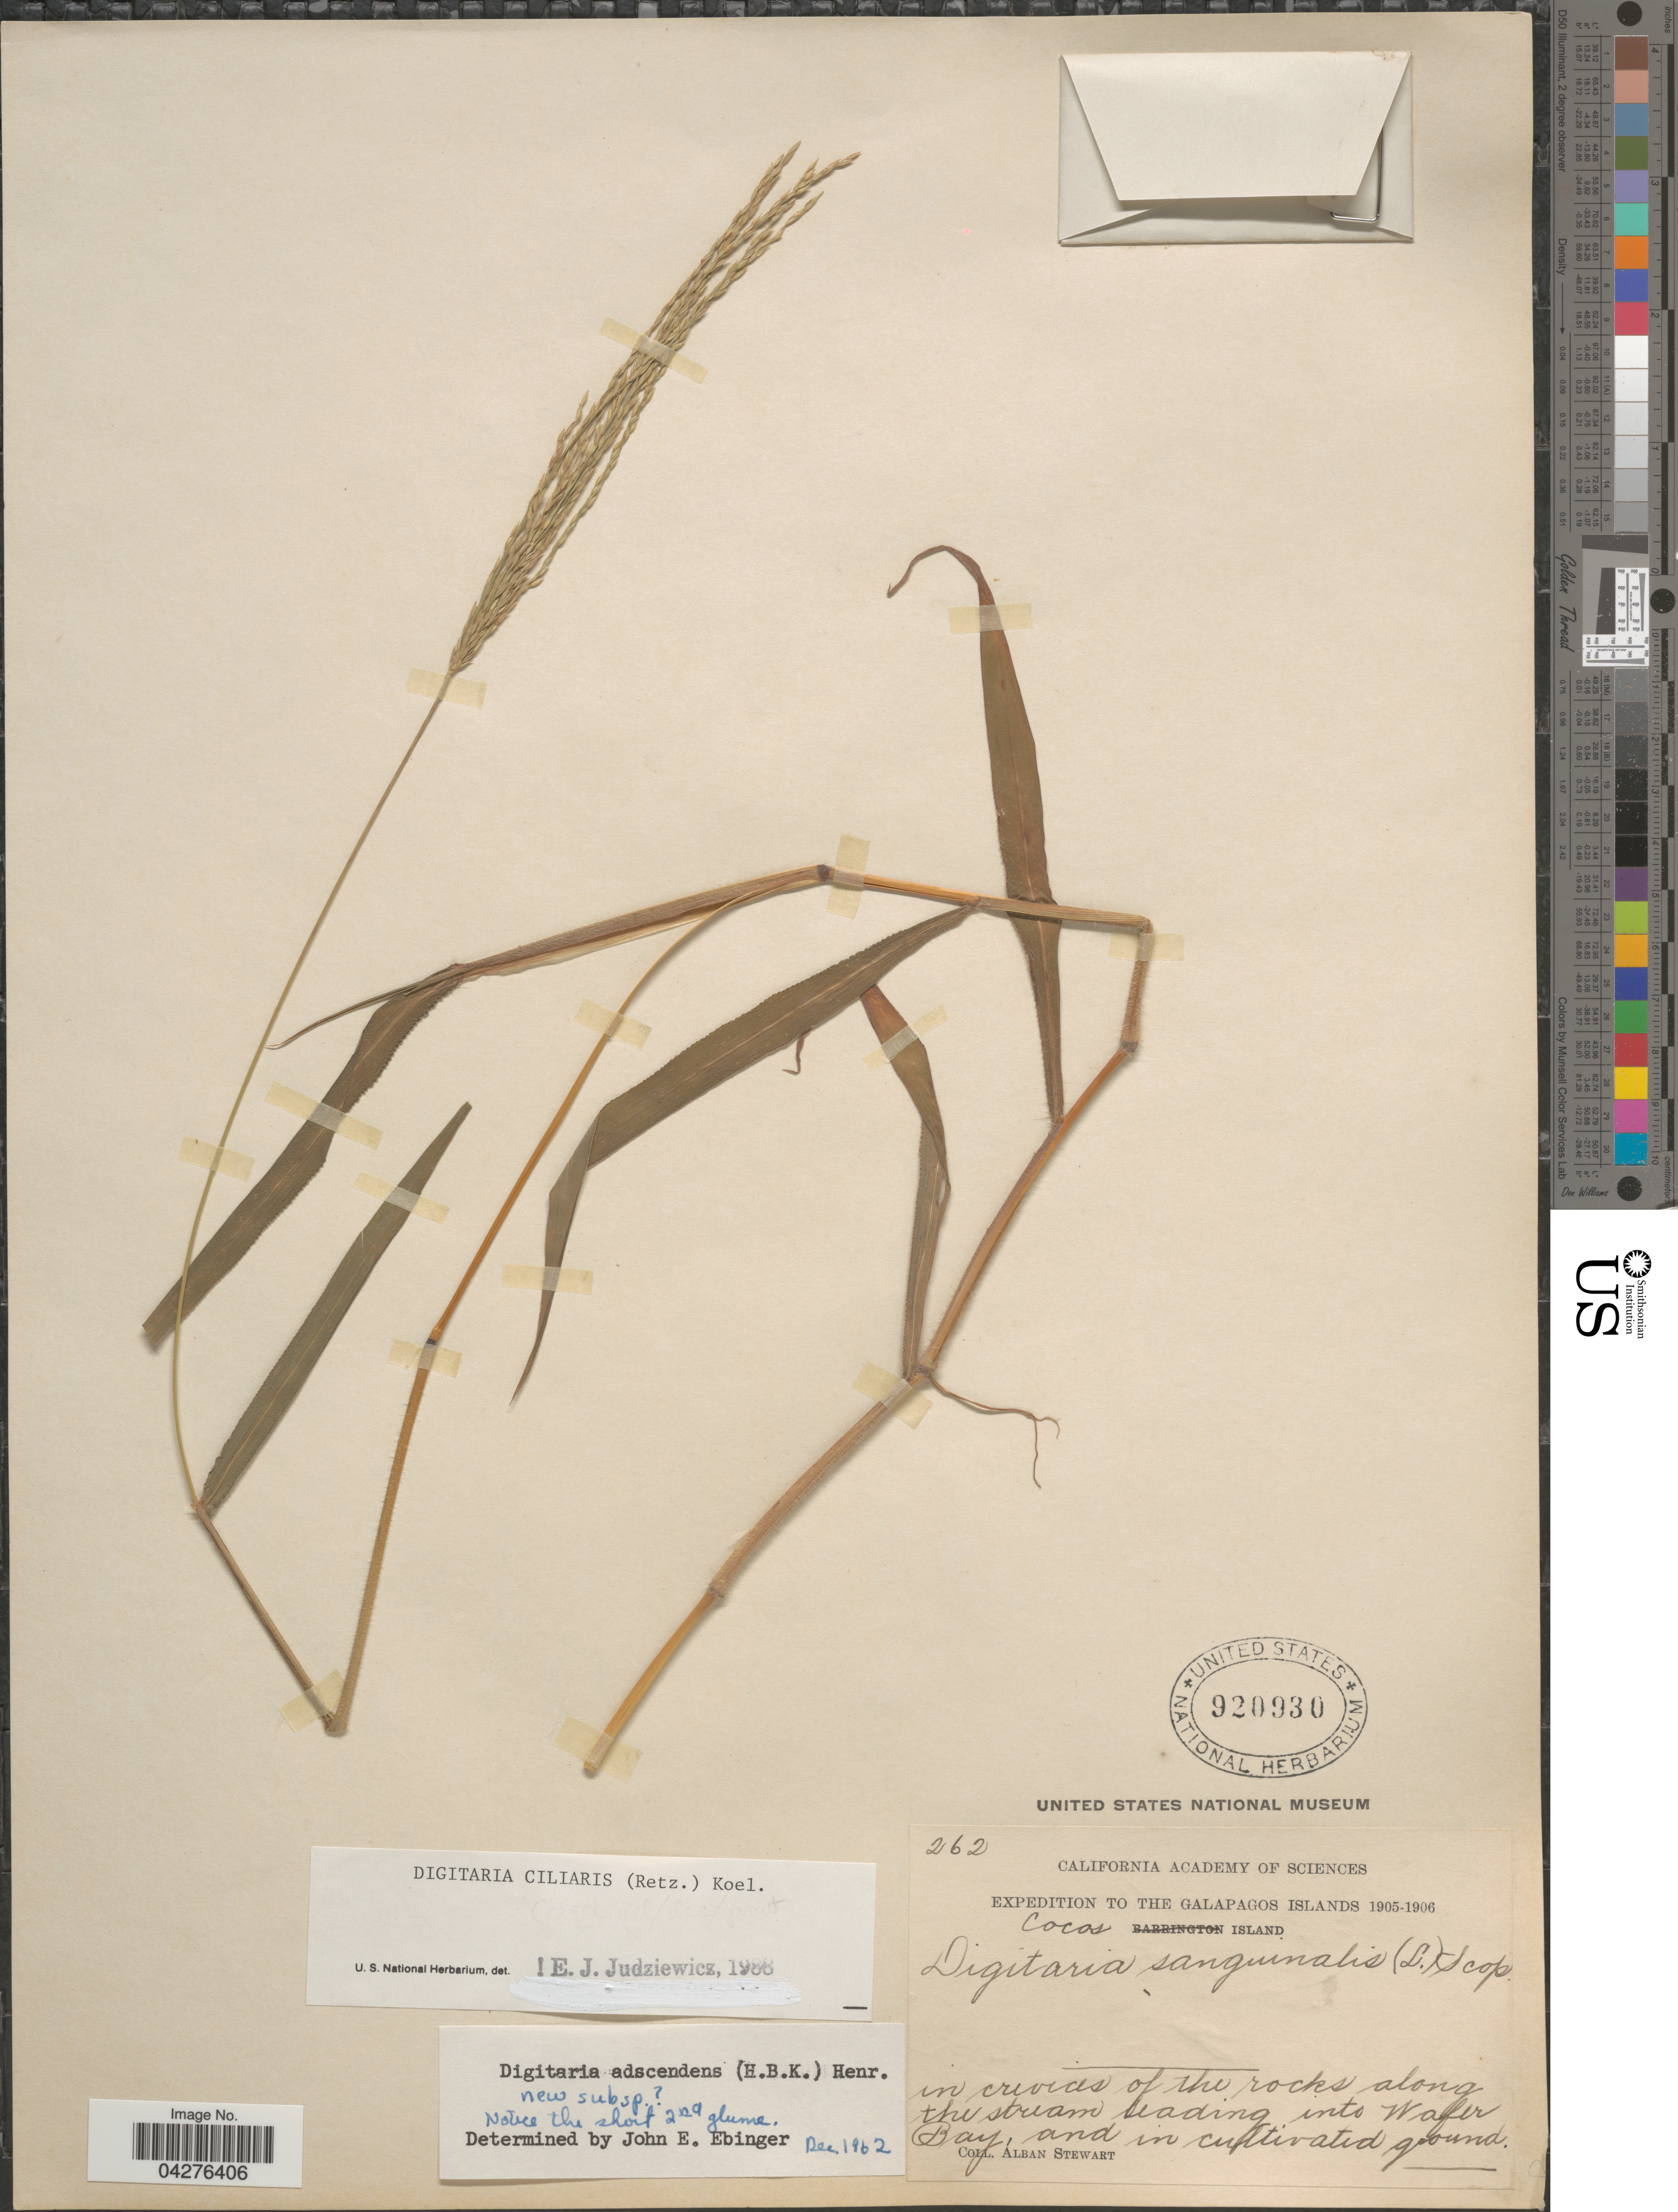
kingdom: Plantae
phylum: Tracheophyta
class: Liliopsida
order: Poales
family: Poaceae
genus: Digitaria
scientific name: Digitaria ciliaris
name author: (Retz.) Koeler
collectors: A. Stewart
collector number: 262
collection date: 1905/1906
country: Ecuador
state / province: Colón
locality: Expedition to the Galapagos Islands 1905-1906. Cocos Island. In crevices of the rock along the stream leading into Wafer Bay.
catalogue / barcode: US 920930